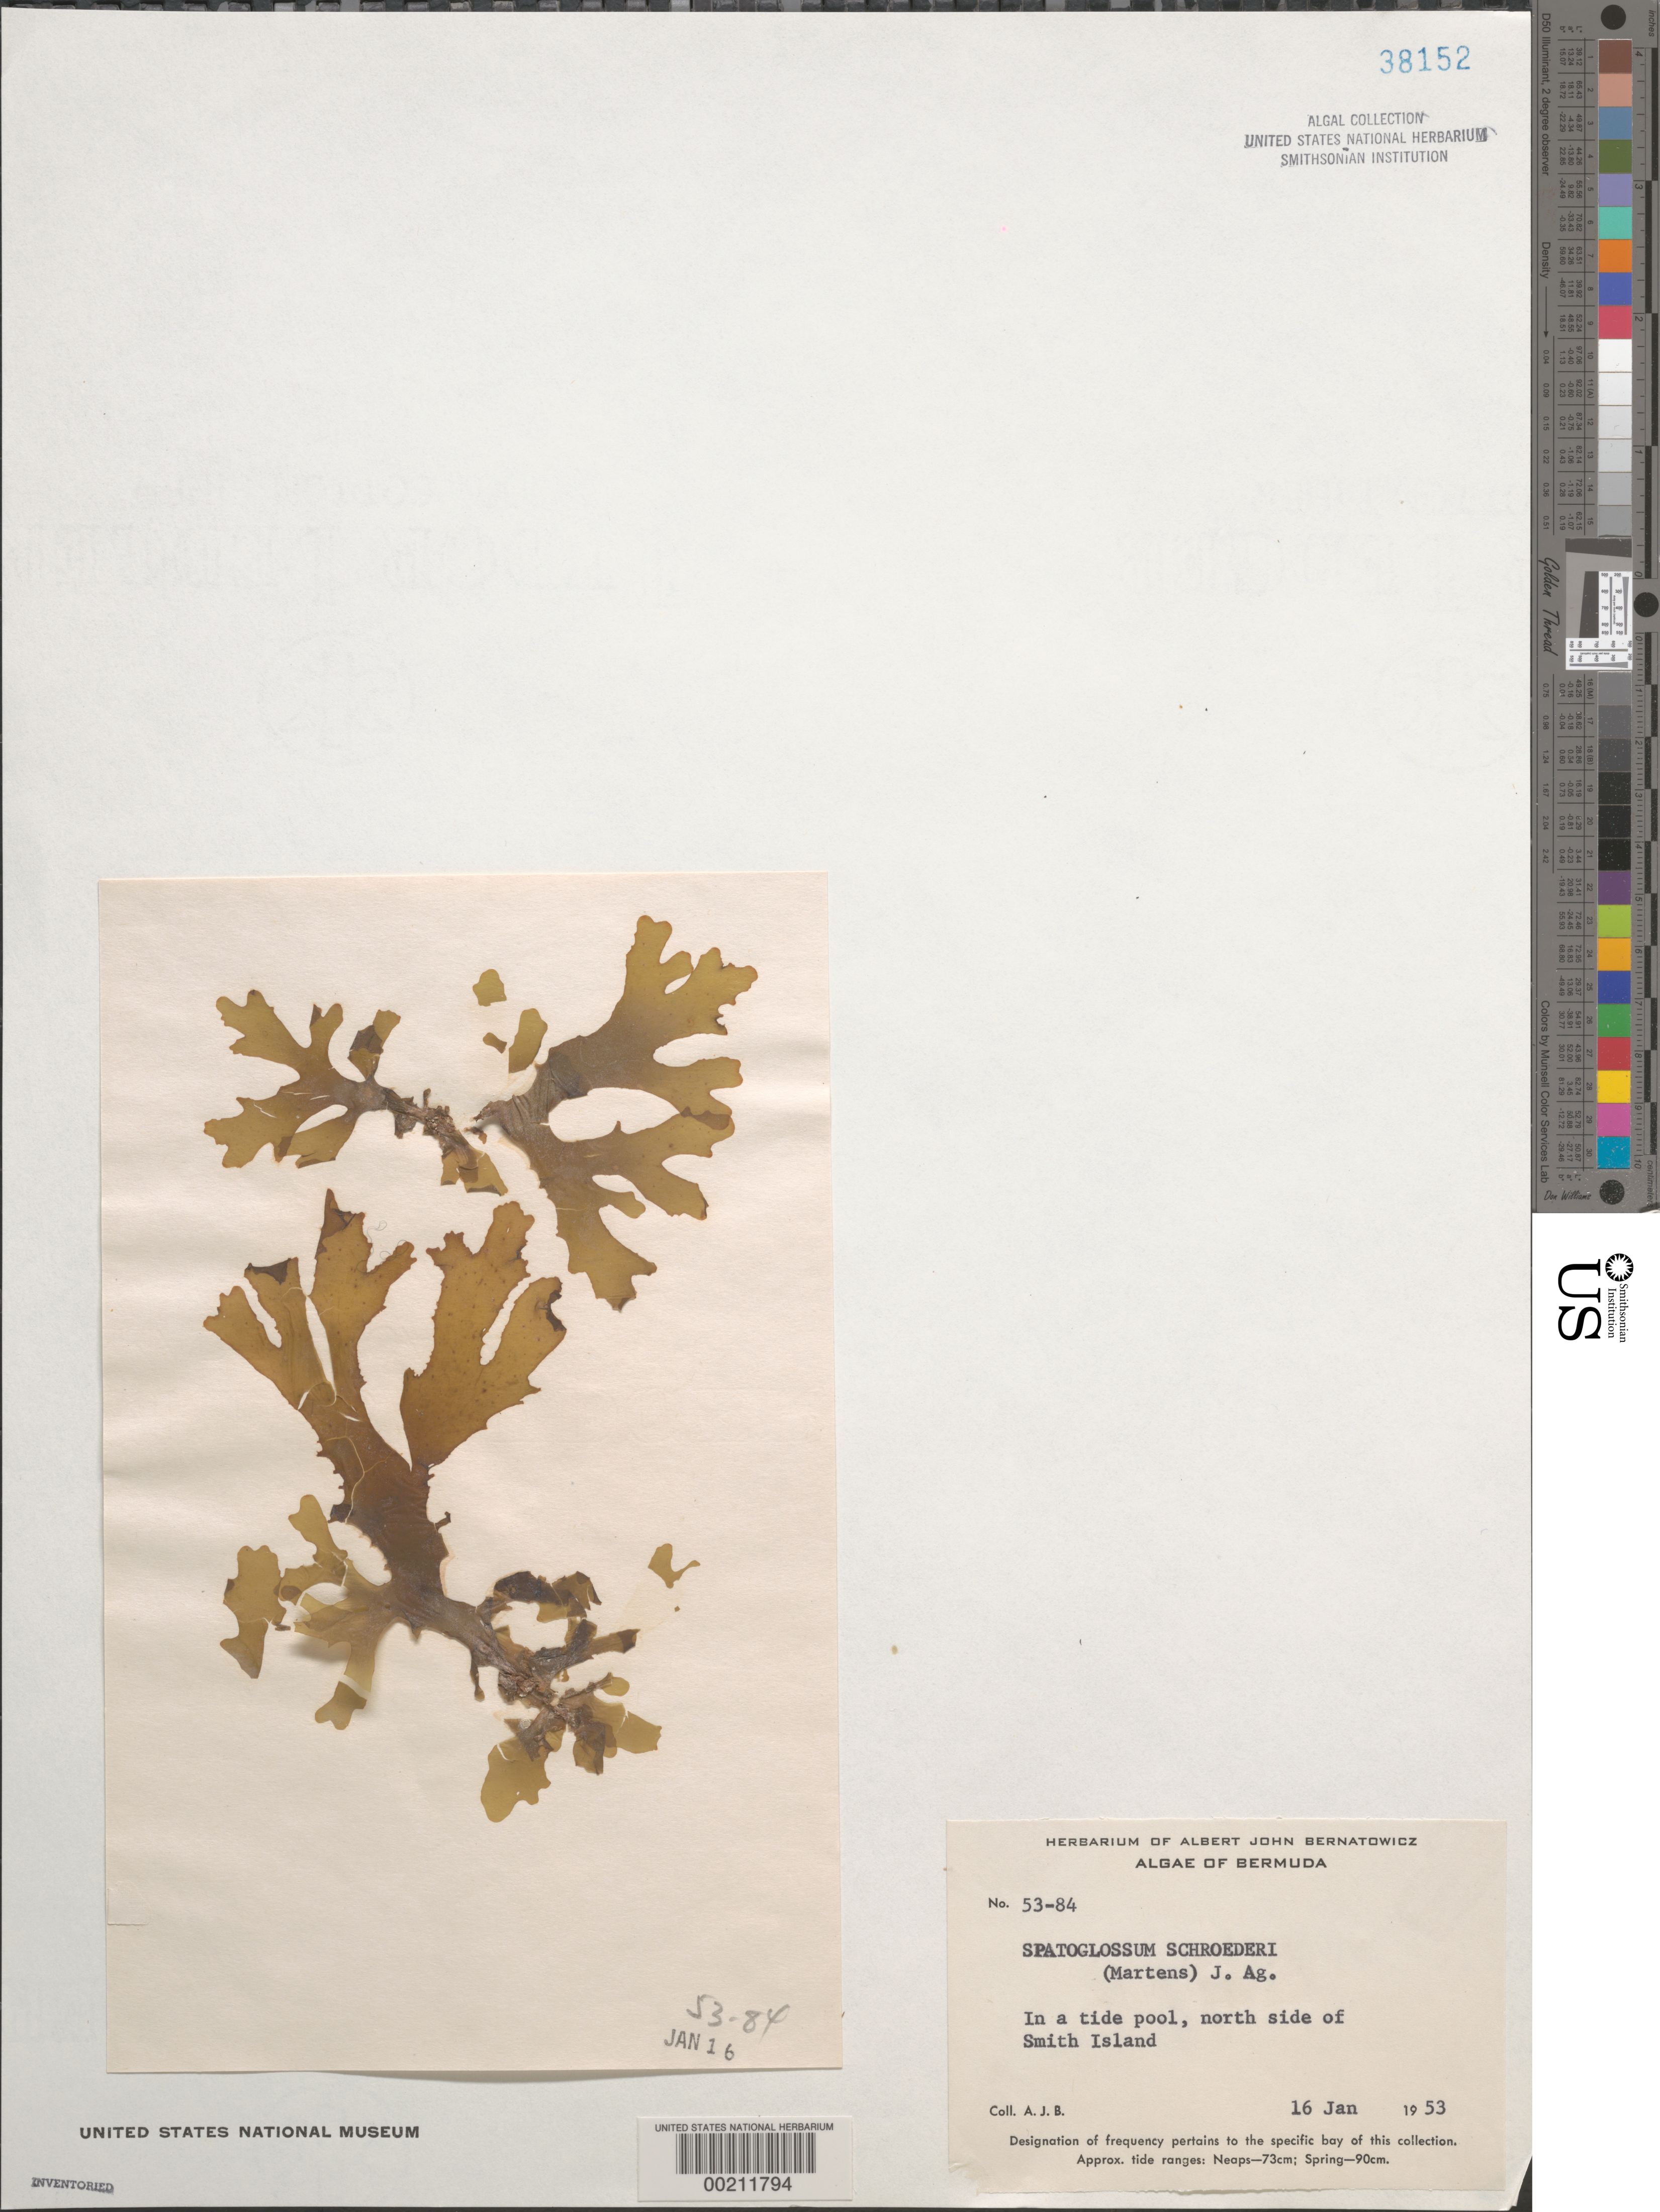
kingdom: Chromista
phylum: Ochrophyta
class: Phaeophyceae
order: Dictyotales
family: Dictyotaceae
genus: Spatoglossum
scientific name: Spatoglossum schroederi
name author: (C. Agardh) Kütz.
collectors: A. Bernatowicz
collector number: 53-84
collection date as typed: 16 Jan 1953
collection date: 1953-01-16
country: Bermuda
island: Smith's Island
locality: North side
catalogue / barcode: US 38152